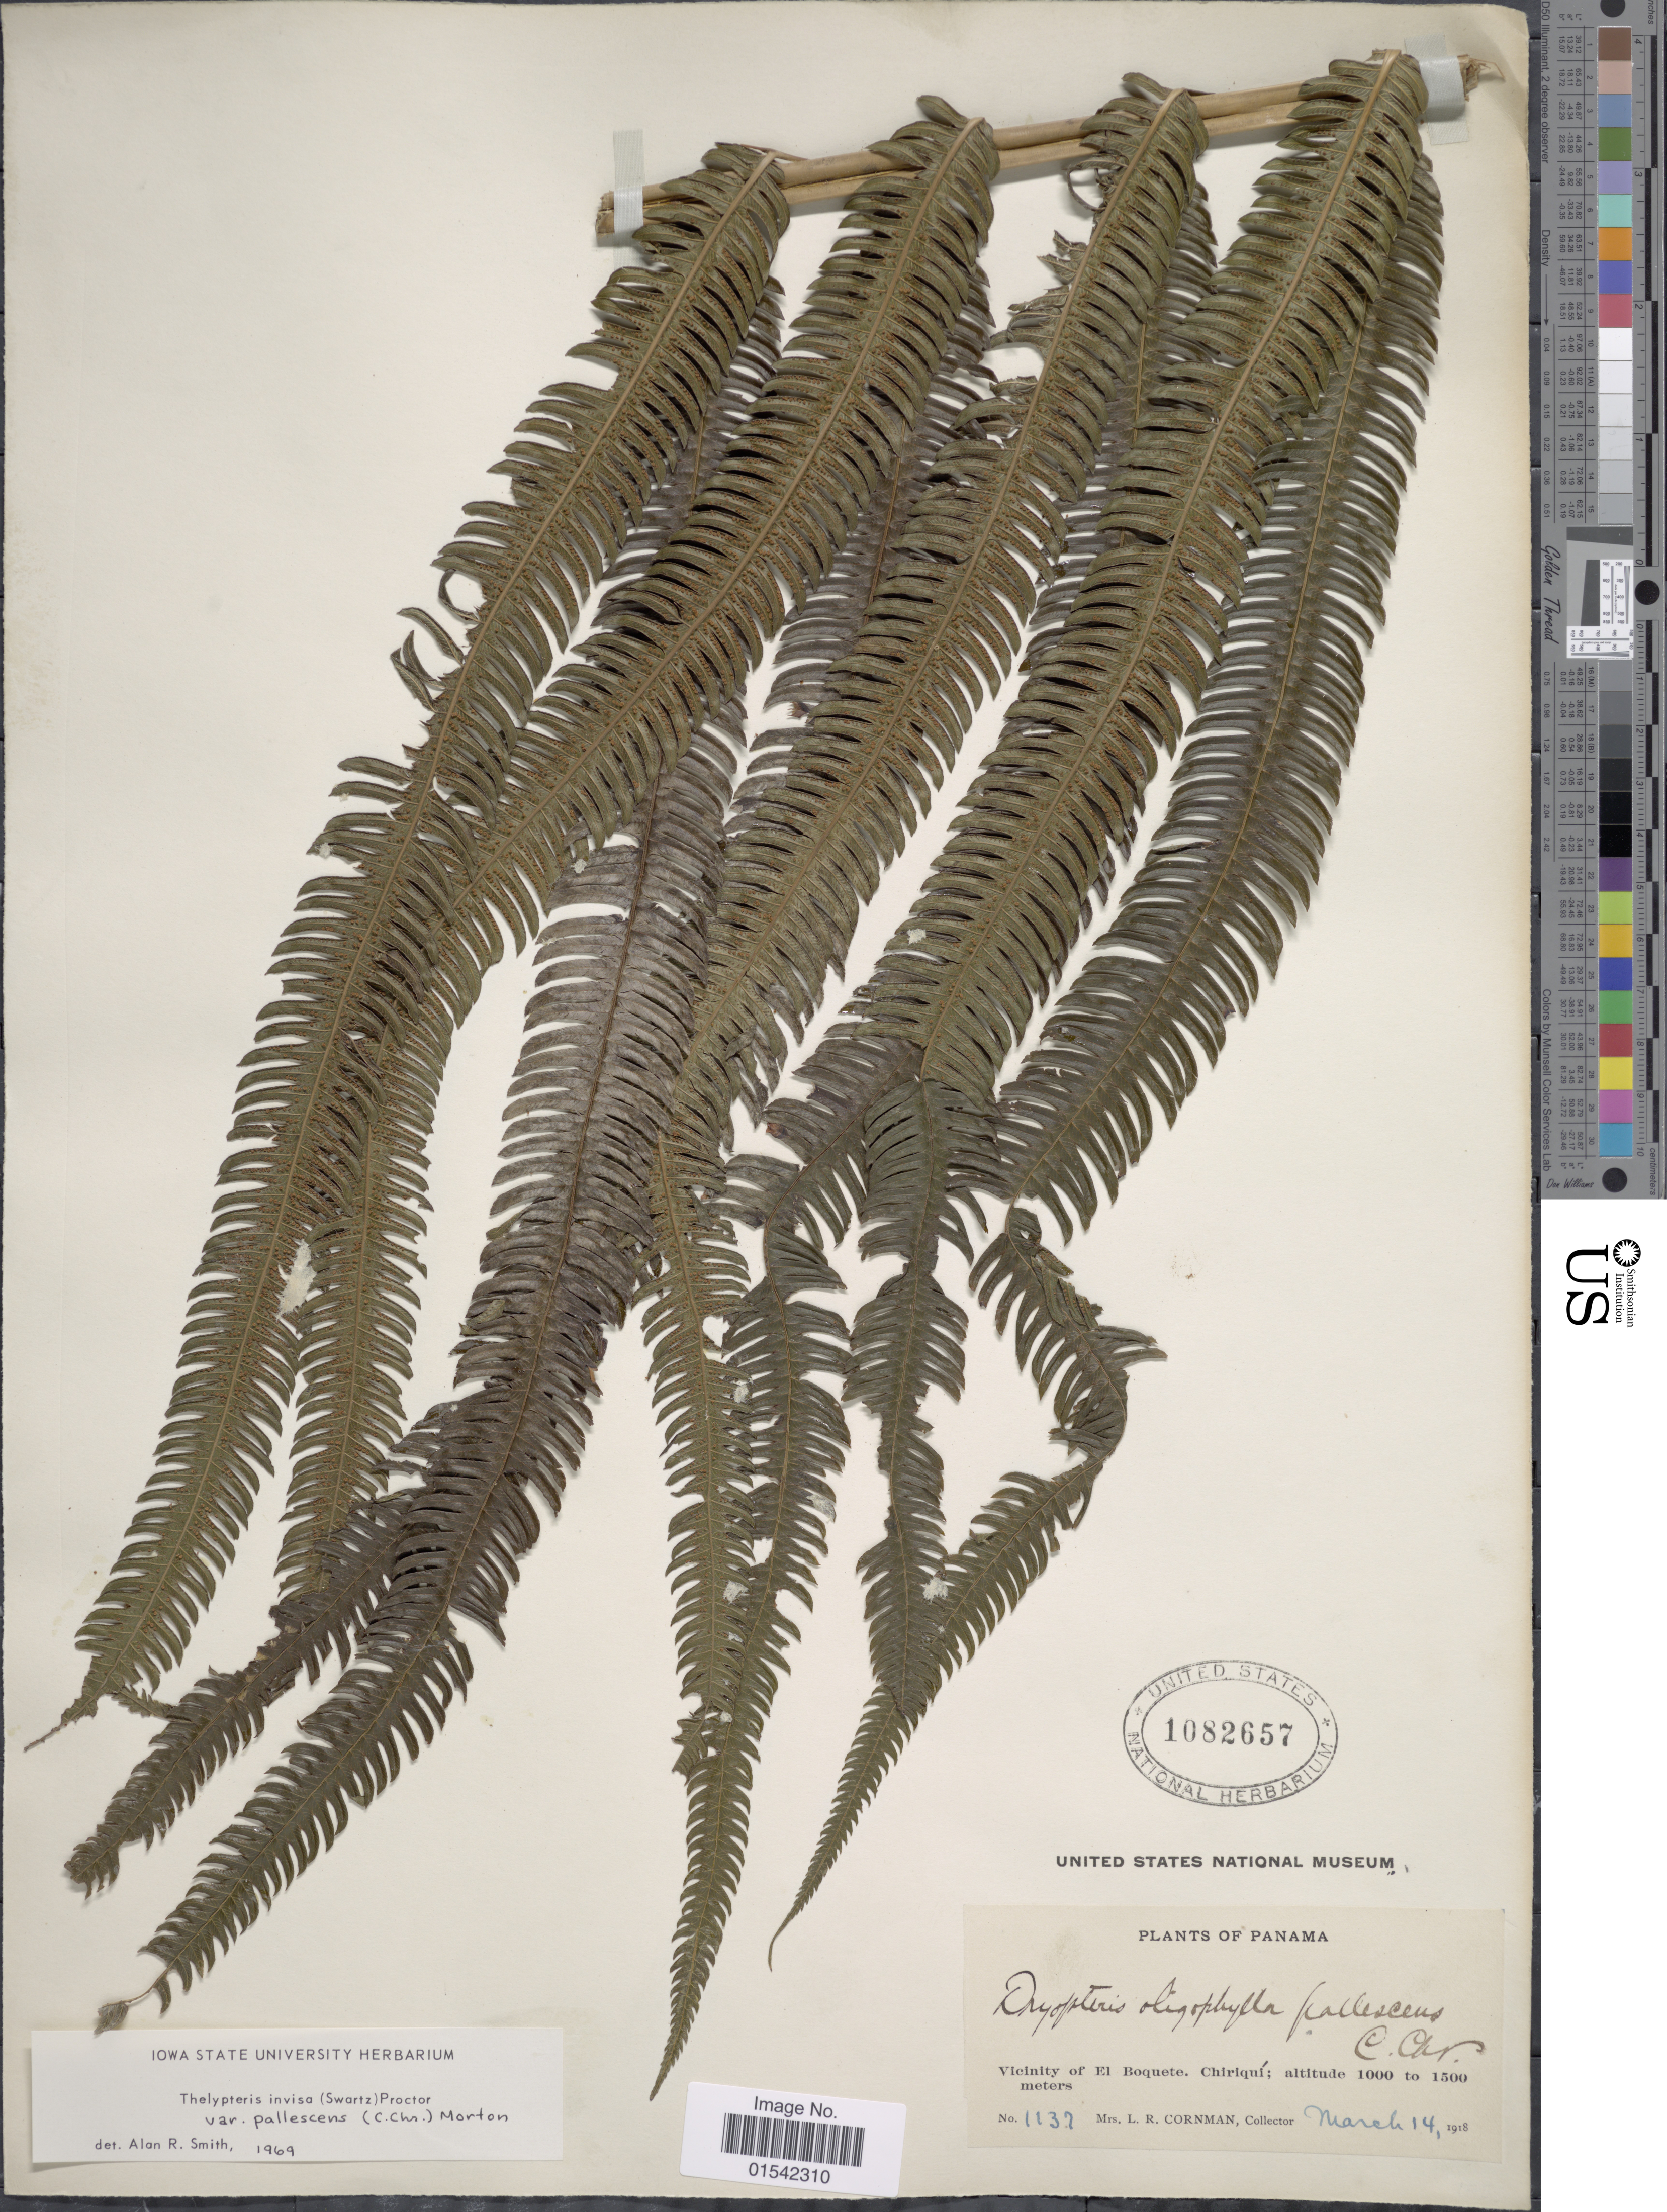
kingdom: Plantae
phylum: Tracheophyta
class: Polypodiopsida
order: Polypodiales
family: Thelypteridaceae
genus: Cyclosorus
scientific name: Cyclosorus grandis (A.R. Sm.) comb. nov., ined 2015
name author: (A.R. Sm.)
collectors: L. Cornman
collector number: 1137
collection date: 1918-03-14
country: Panama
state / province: Chiriqui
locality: Vicinity of El Boquete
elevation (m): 1000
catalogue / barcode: US 1082657